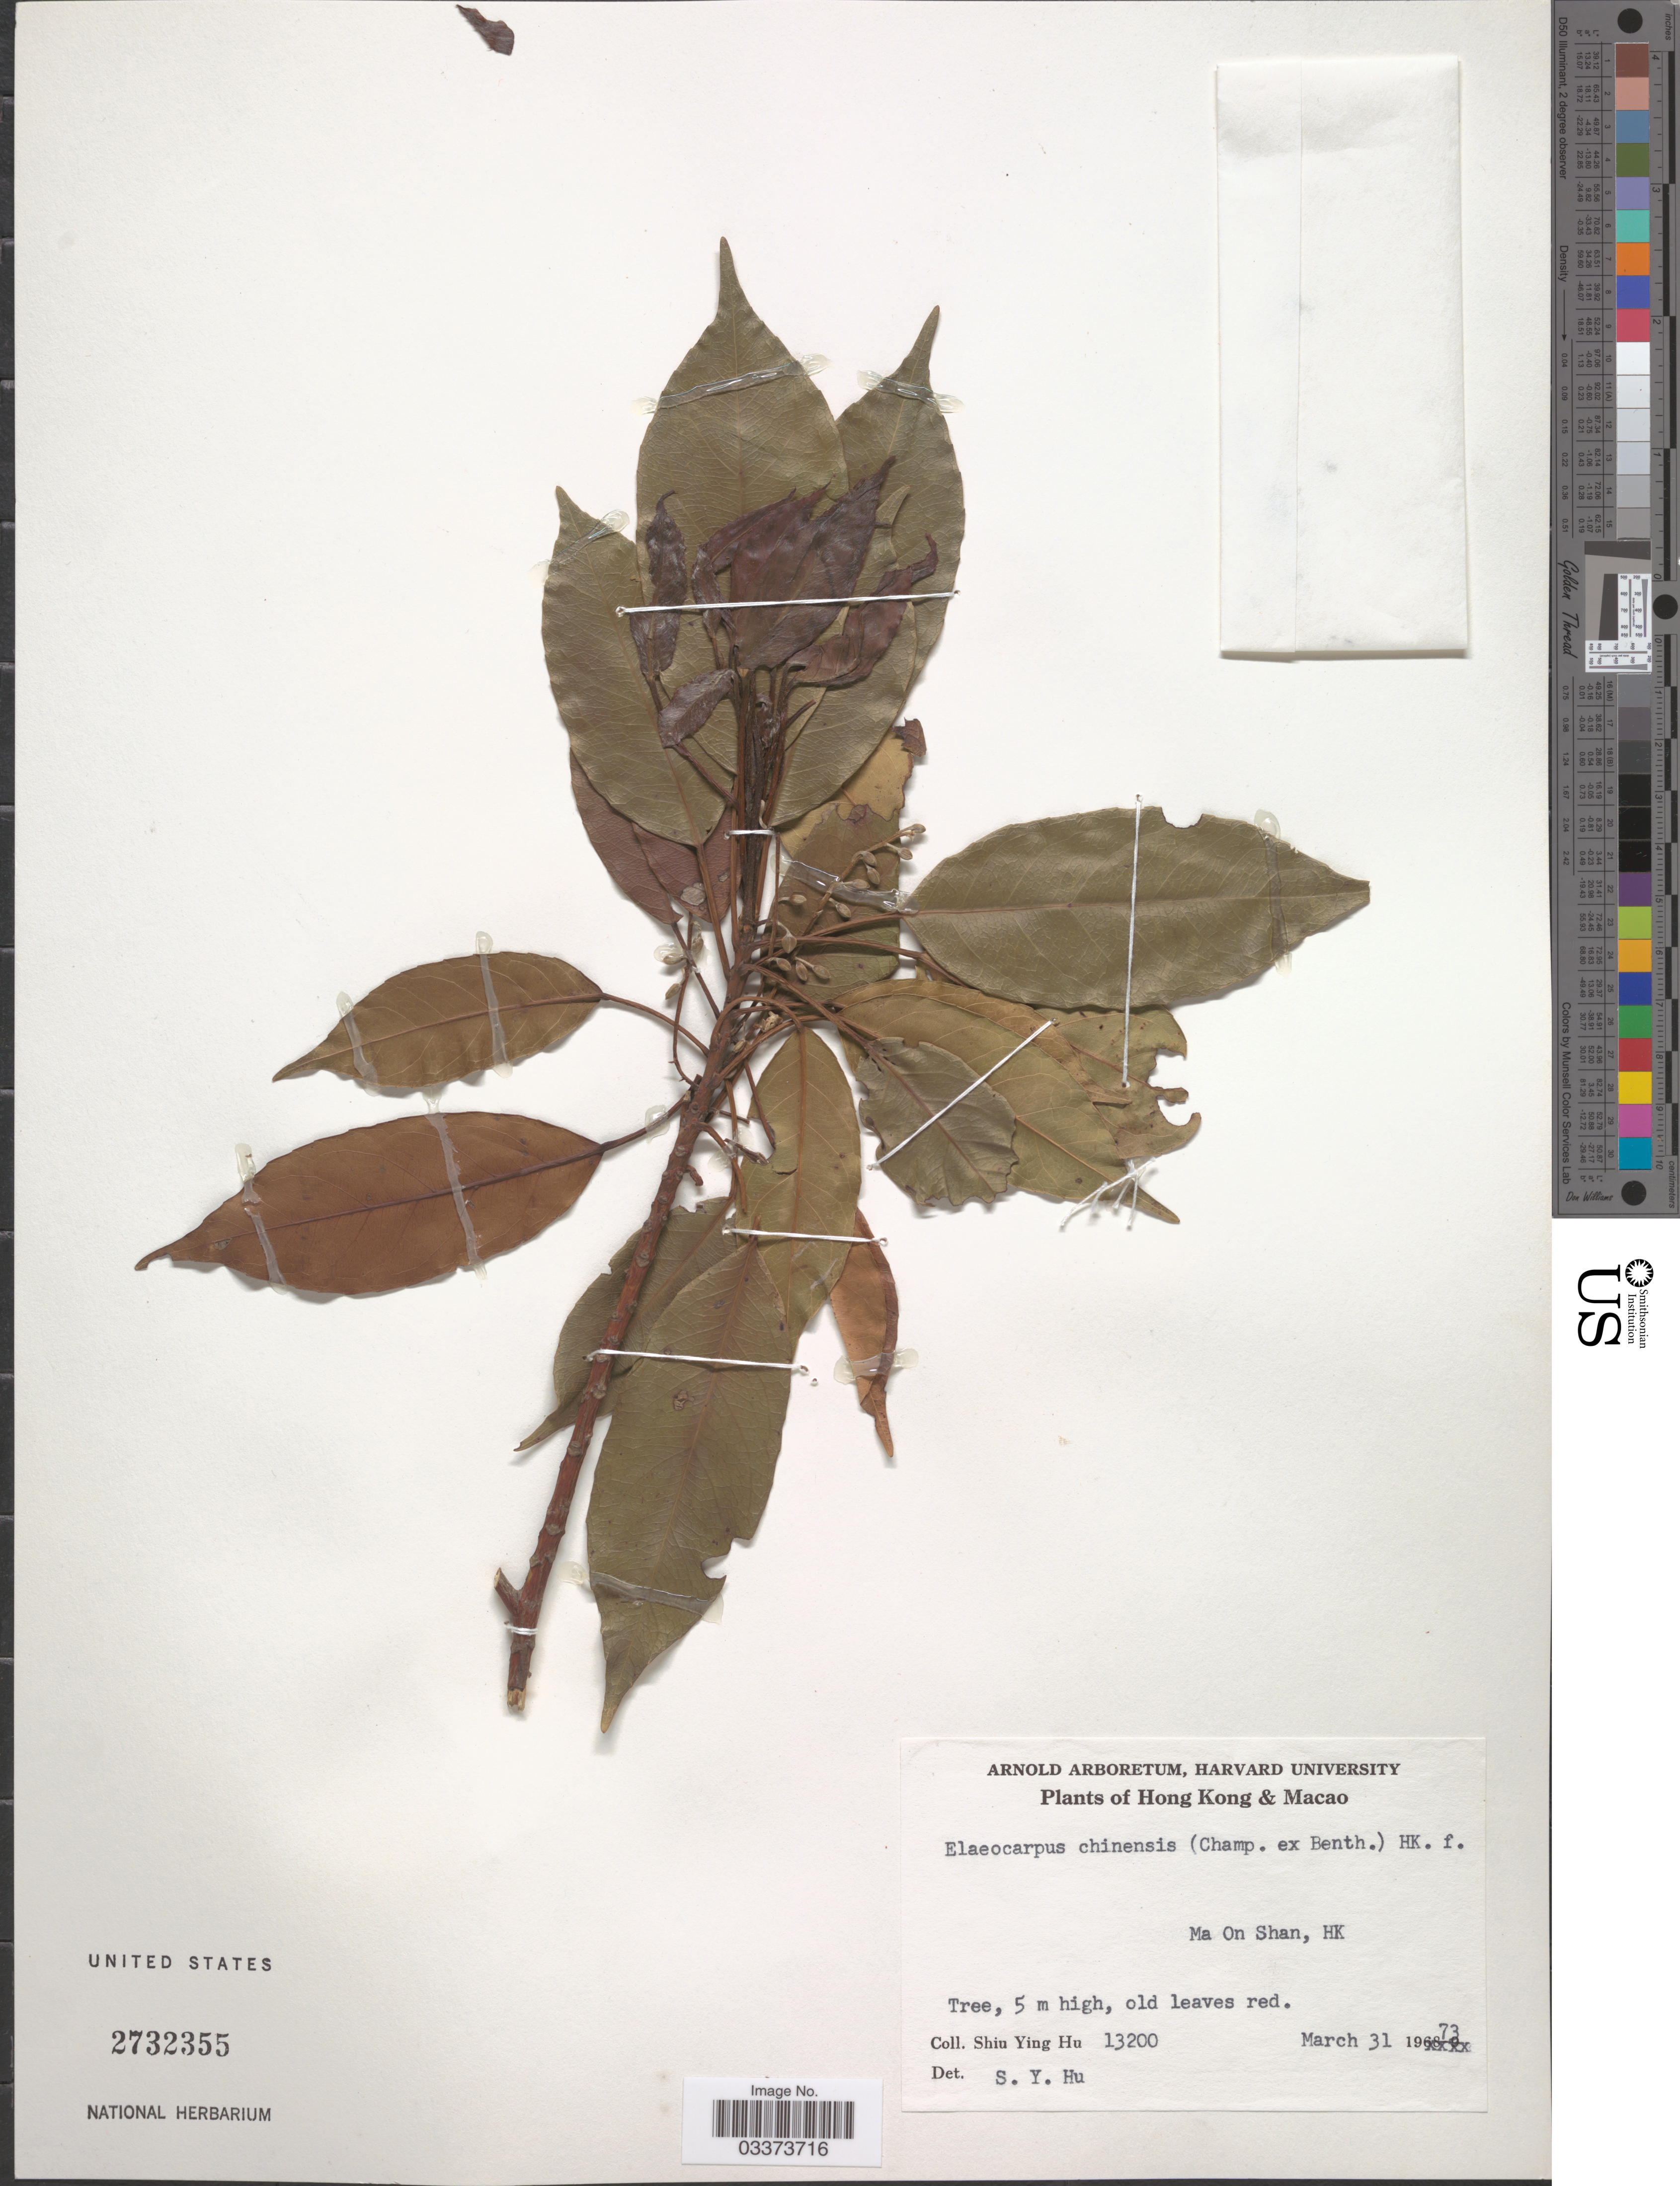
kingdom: Plantae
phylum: Tracheophyta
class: Magnoliopsida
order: Oxalidales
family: Elaeocarpaceae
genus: Elaeocarpus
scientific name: Elaeocarpus chinensis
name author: (A. Gray & Ch) Hook. f.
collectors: S. Y. Hu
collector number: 13200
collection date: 1973-03-31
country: China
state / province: Hong Kong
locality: Ma On Shan.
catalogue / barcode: US 2732355